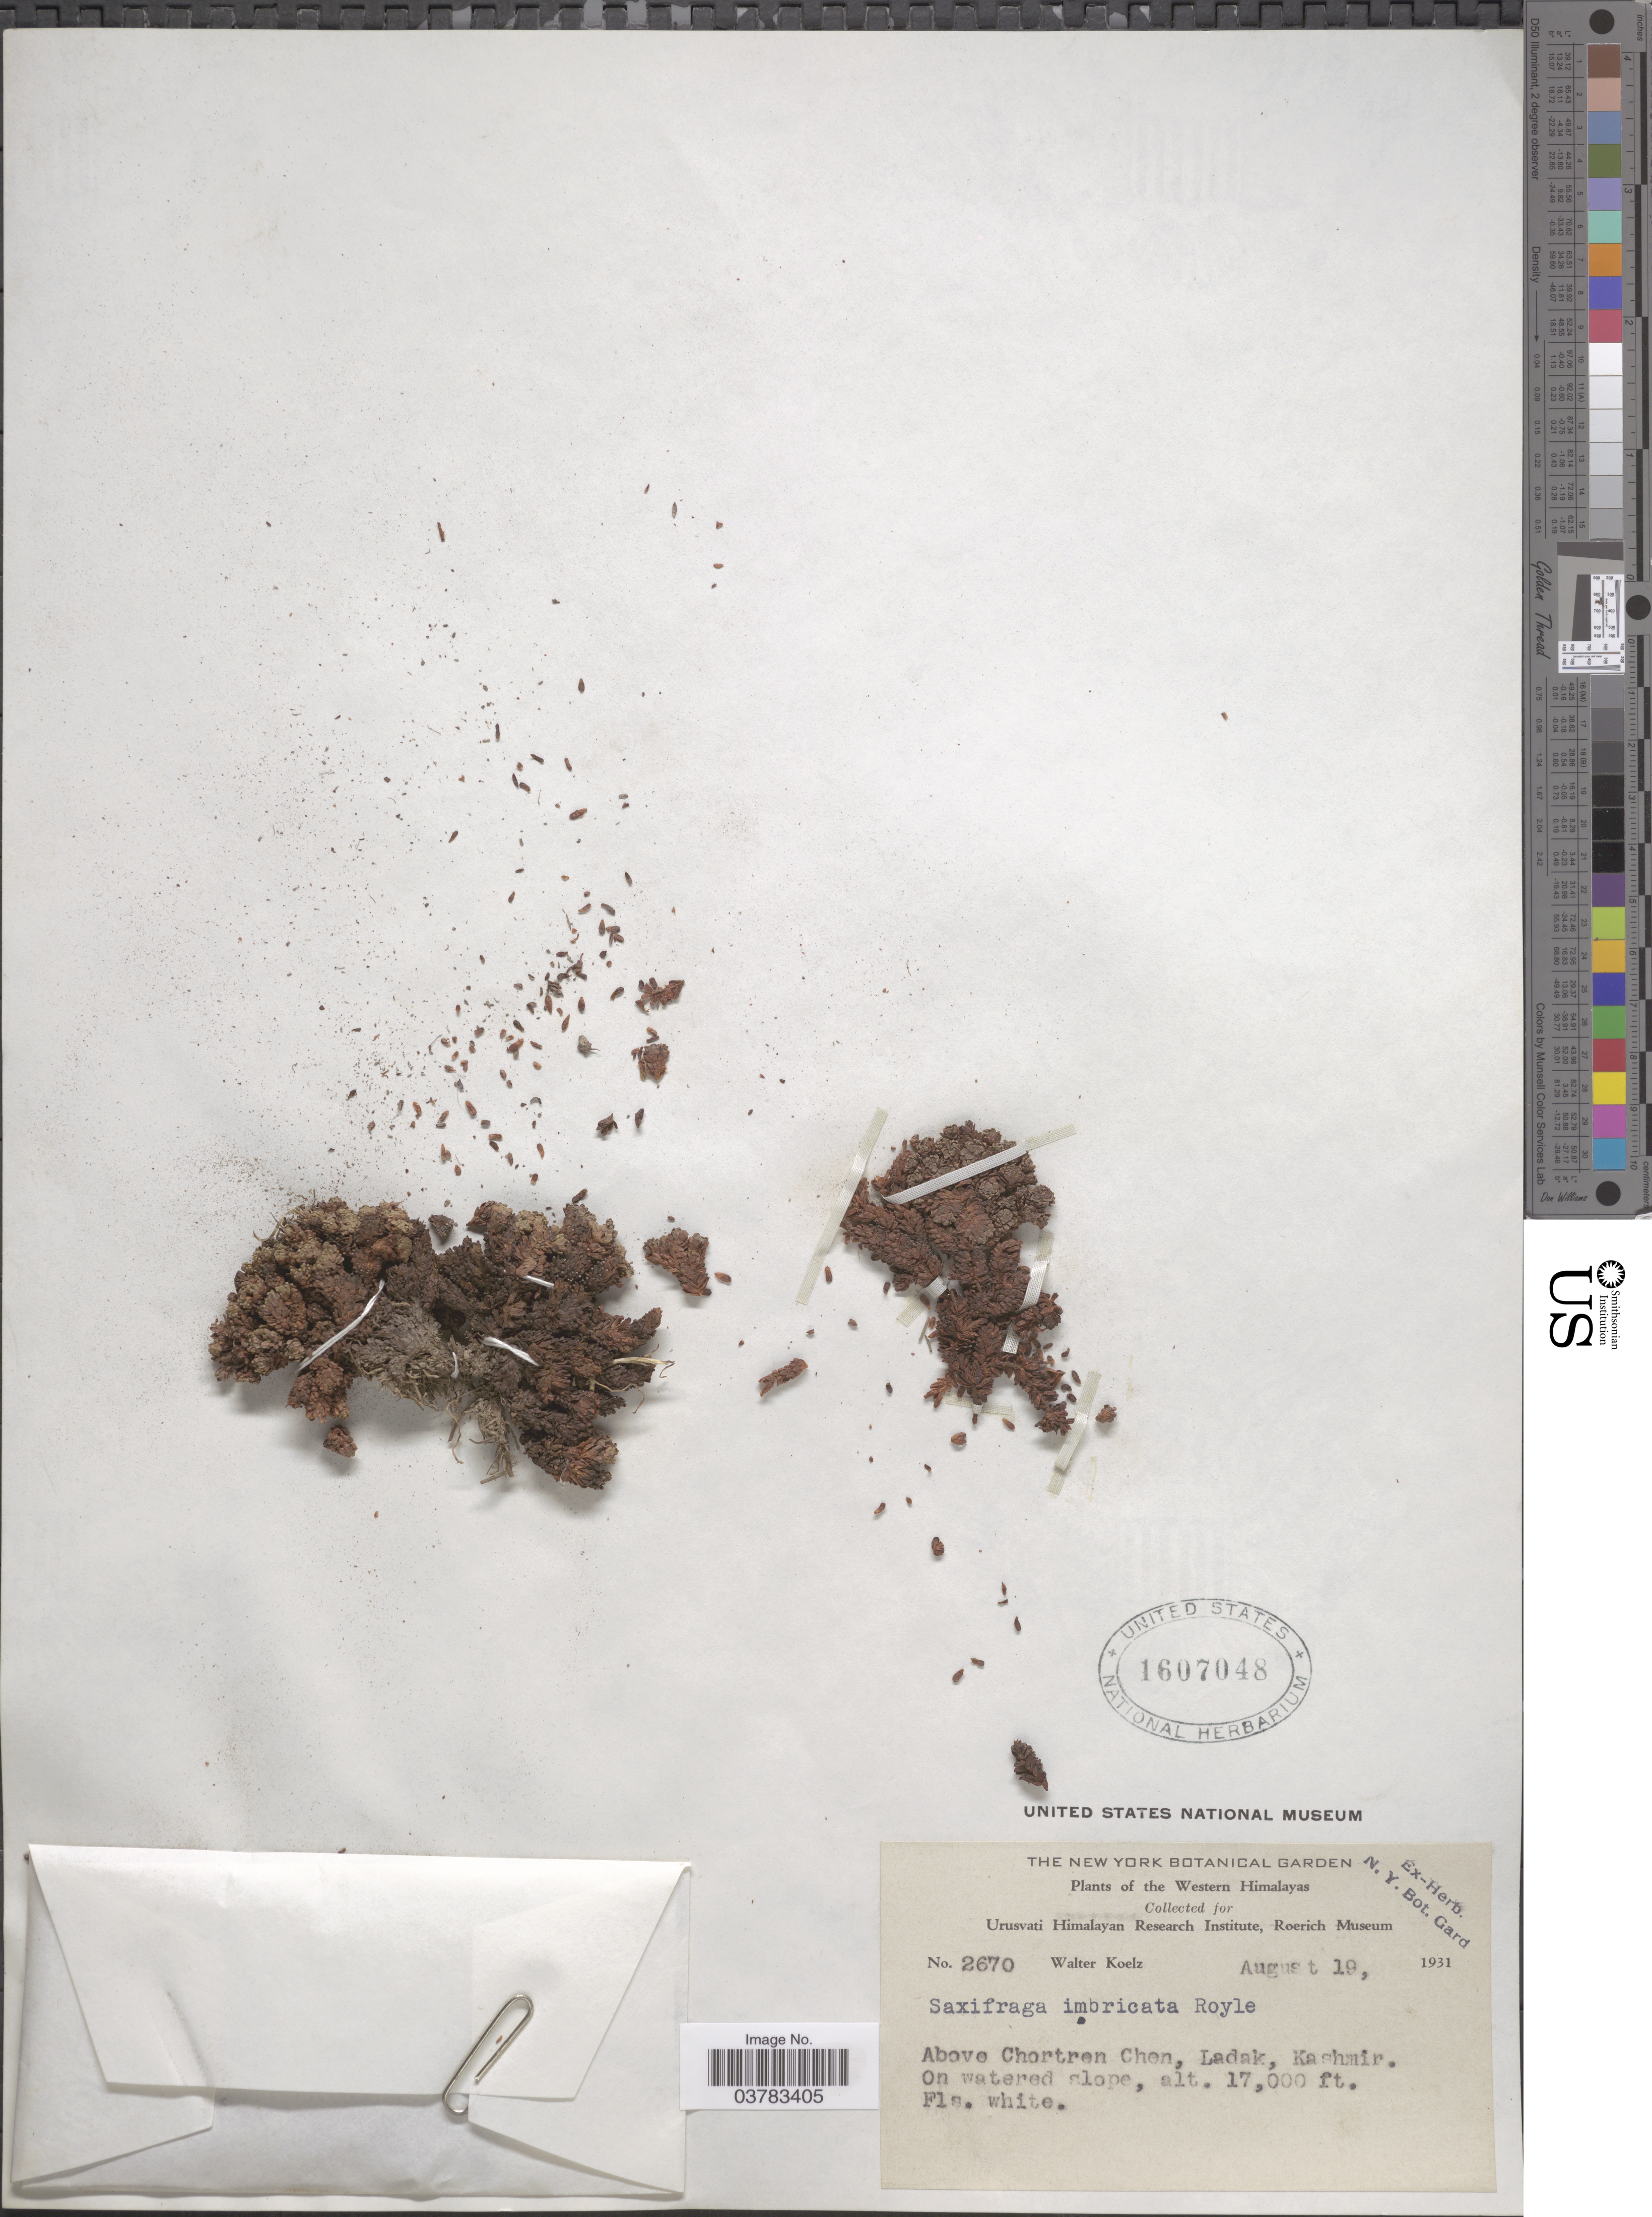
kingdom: Plantae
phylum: Tracheophyta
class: Magnoliopsida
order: Saxifragales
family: Saxifragaceae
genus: Saxifraga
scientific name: Saxifraga imbricata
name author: Lam.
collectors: W. N. Koelz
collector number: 2670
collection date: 1931-08-19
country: India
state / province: Ladakh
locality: Western Himalayas. Above Chortren Chen, Ladak, Kashmir.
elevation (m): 5182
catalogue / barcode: US 1607048